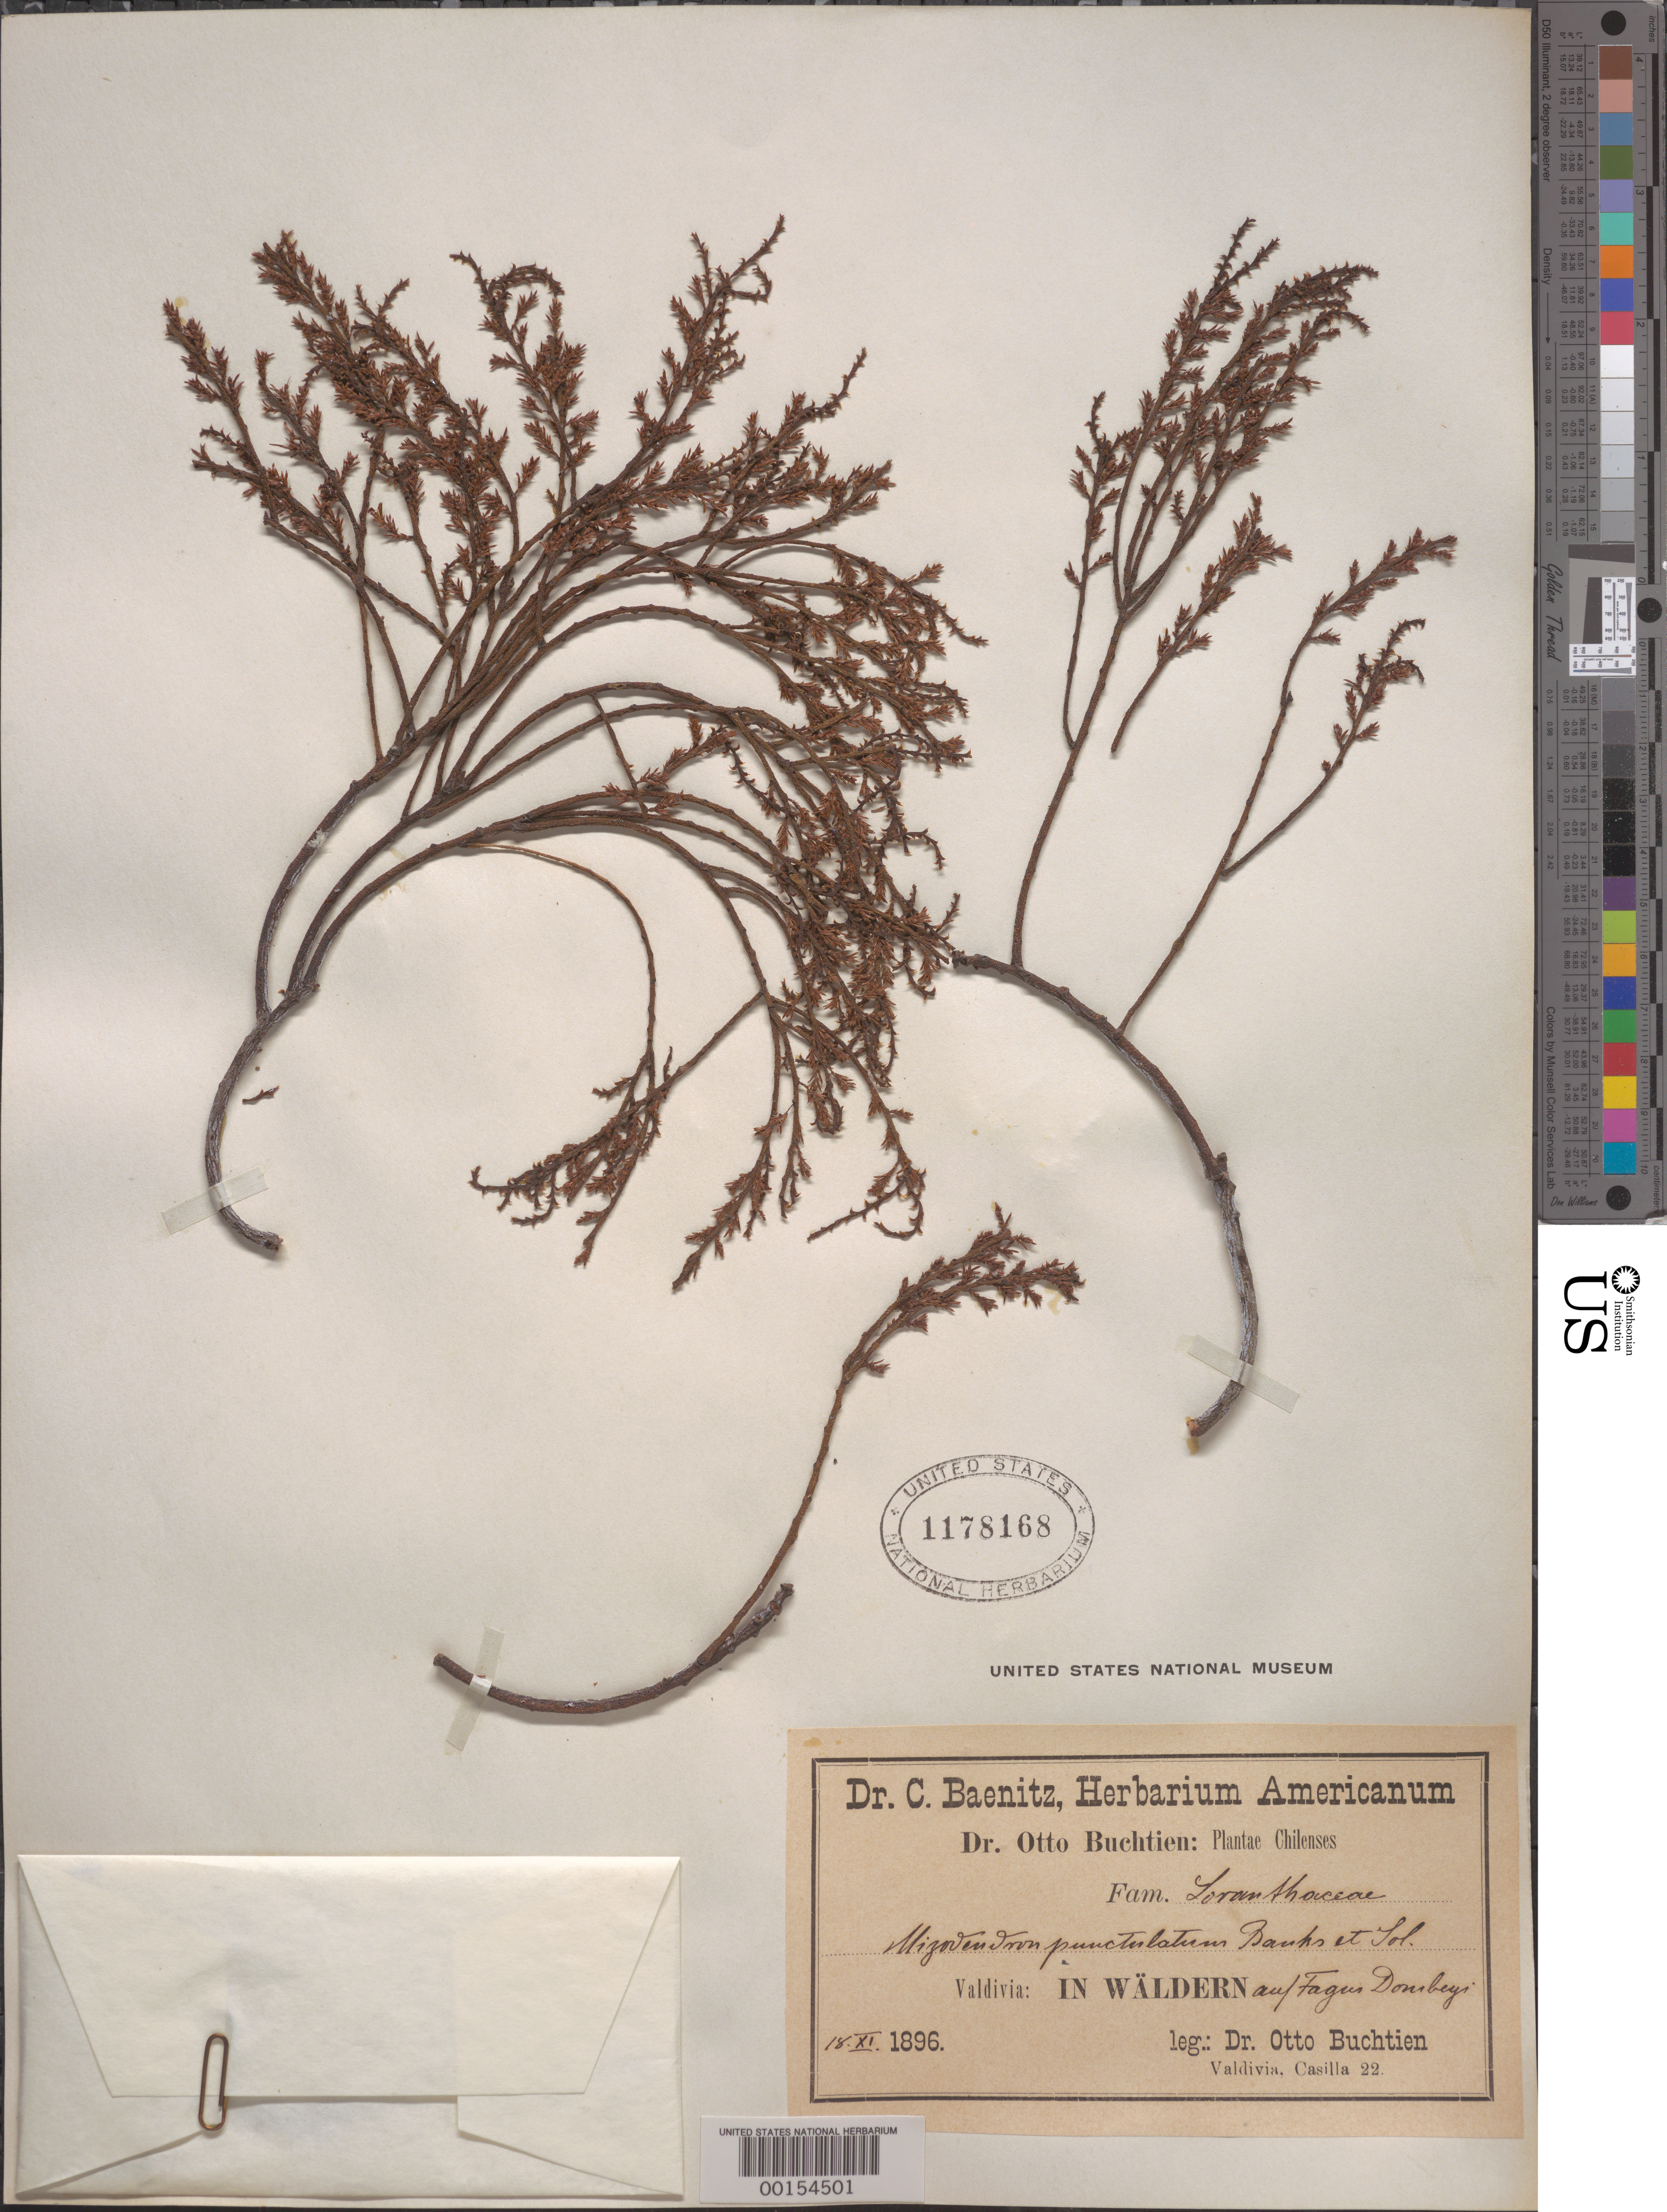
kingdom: Plantae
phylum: Tracheophyta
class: Magnoliopsida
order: Santalales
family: Misodendraceae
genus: Misodendrum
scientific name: Misodendrum punctulatum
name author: Sol. ex DC.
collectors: O. Buchtien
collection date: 1896-11-18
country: Chile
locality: Valdivia: In Wäldern auf Fagus Dombeyi.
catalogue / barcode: US 1178168